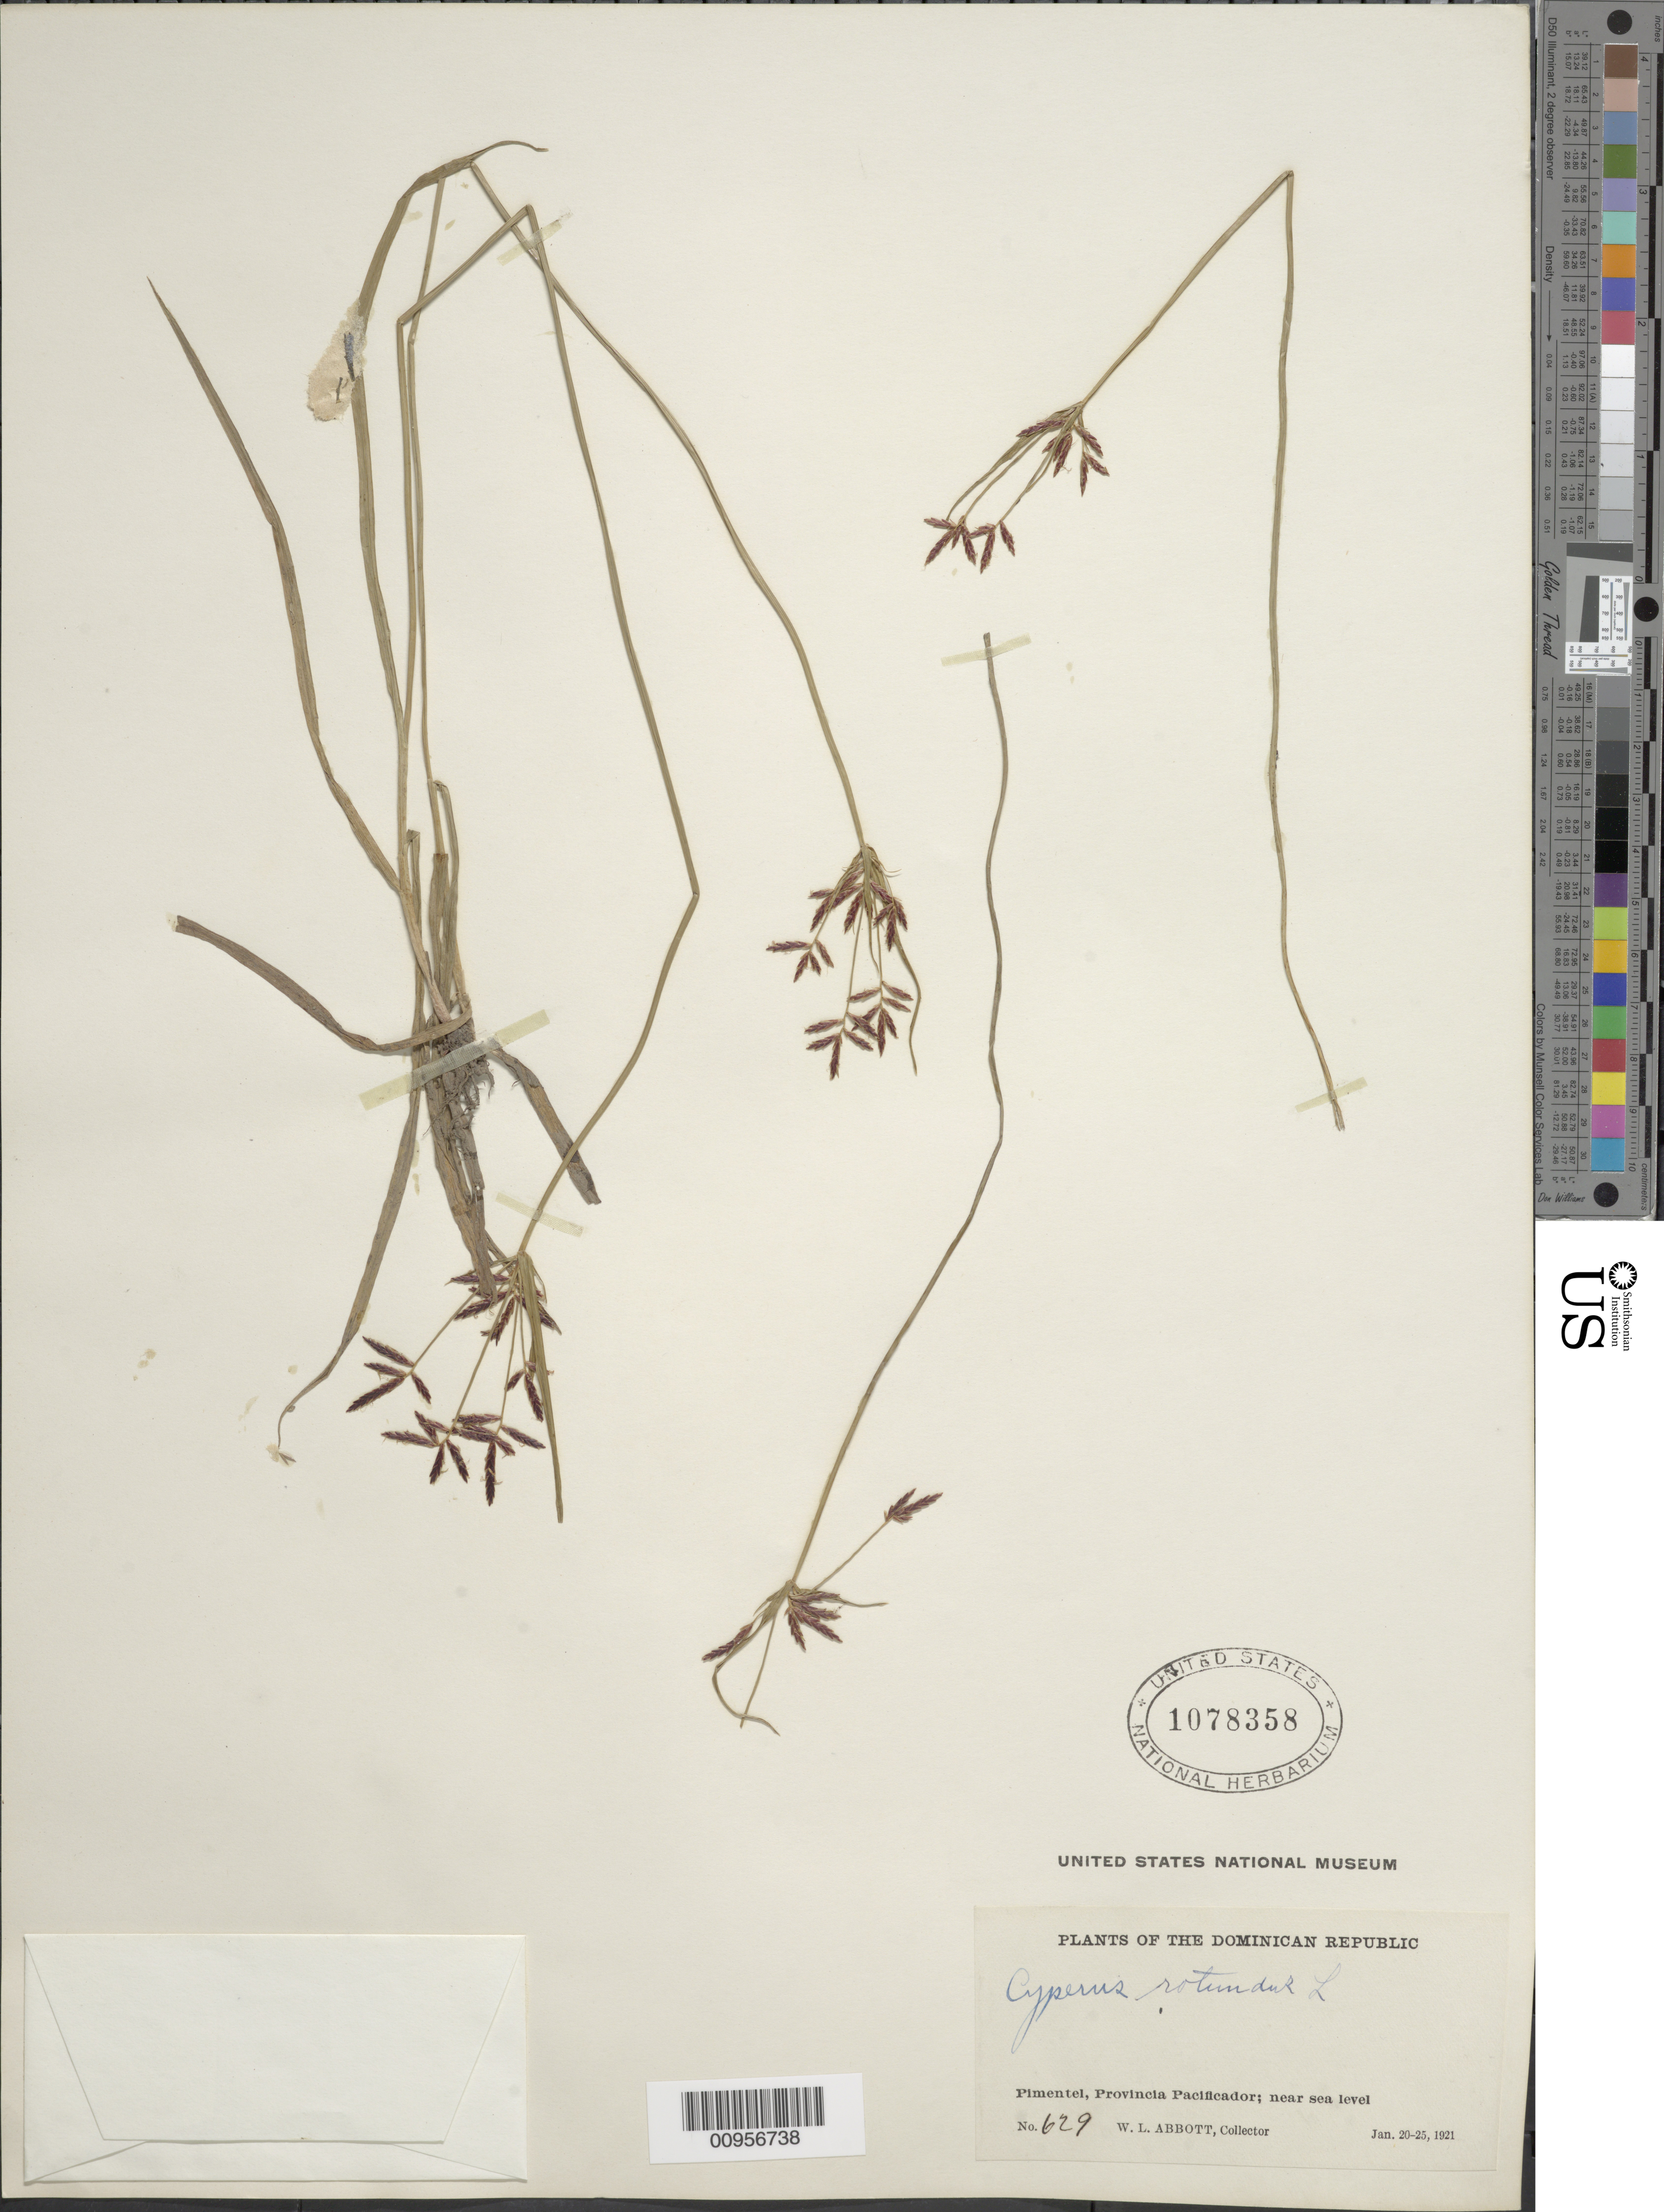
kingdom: Plantae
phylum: Tracheophyta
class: Liliopsida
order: Poales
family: Cyperaceae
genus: Cyperus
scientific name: Cyperus rotundus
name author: L.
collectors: W. L. Abbott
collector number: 629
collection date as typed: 20 Jan 1921 to 25 Jan 1921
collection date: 1921-01-20/1921-01-25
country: Dominican Republic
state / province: Duarte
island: Hispaniola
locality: Pimentel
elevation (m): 0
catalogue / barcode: US 1078358